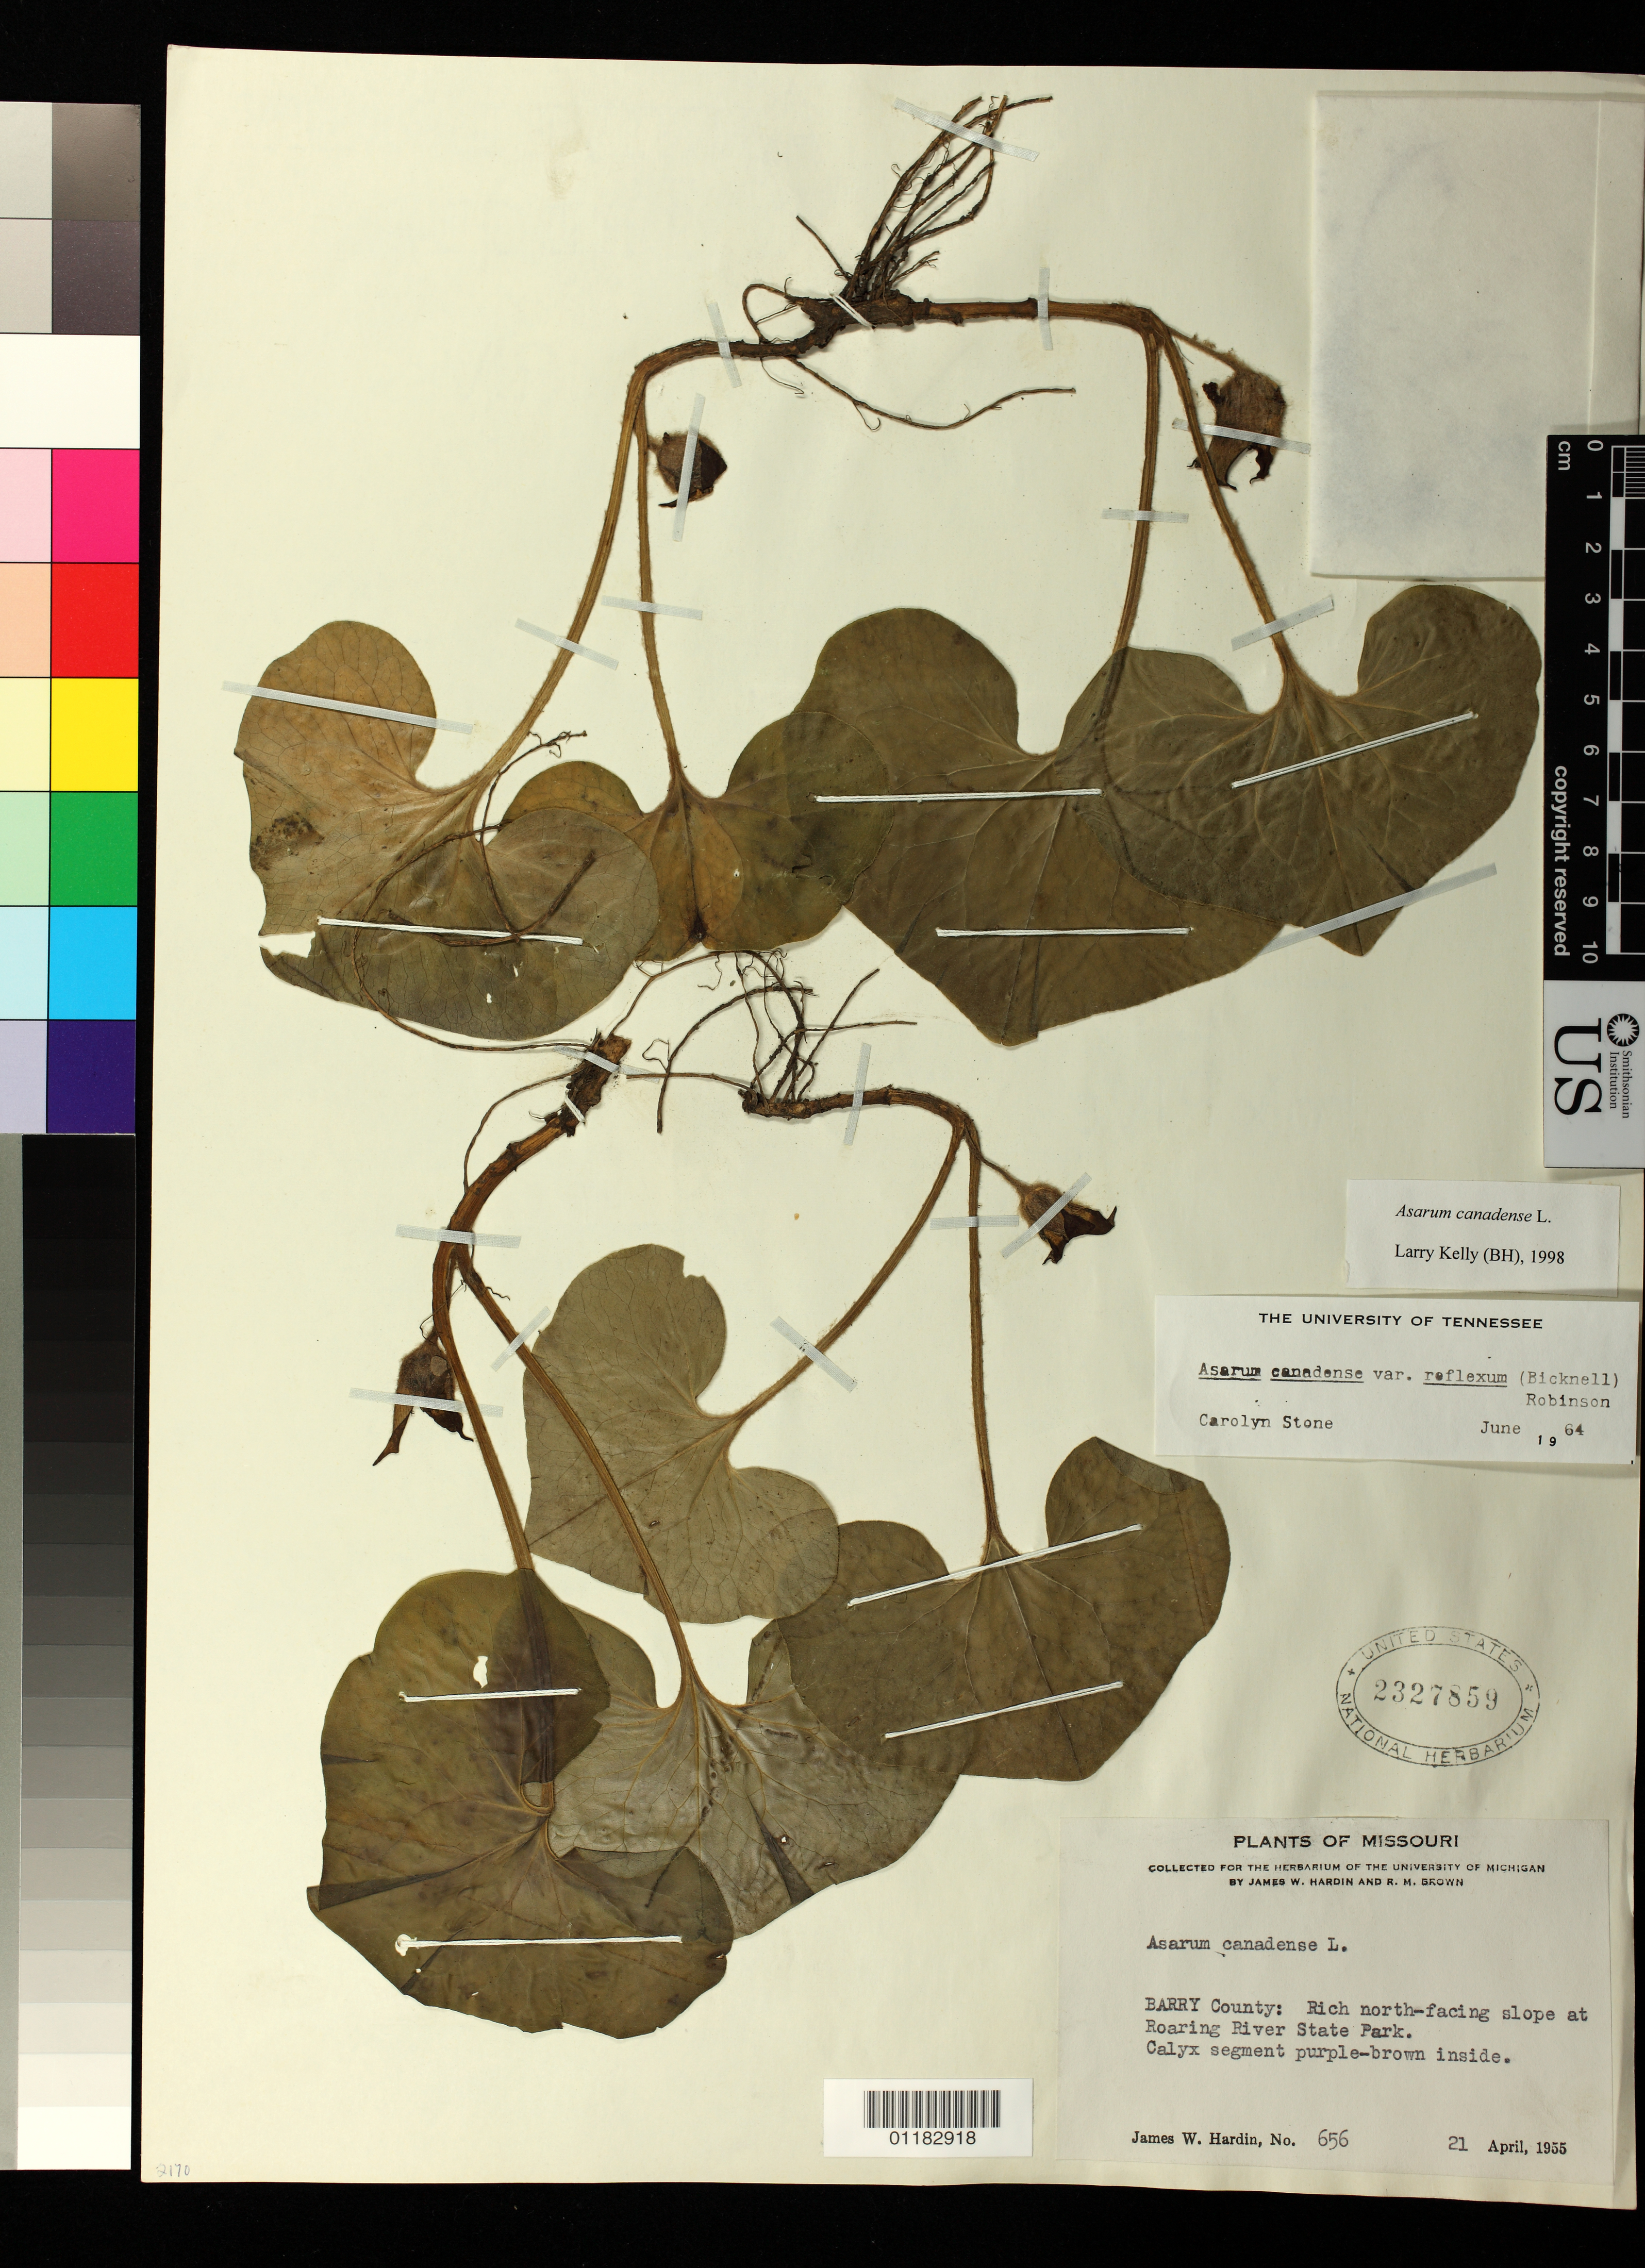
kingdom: Plantae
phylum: Tracheophyta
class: Magnoliopsida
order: Piperales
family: Aristolochiaceae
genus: Asarum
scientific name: Asarum canadense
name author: L.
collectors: J. W. Hardin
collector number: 656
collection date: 1955-04-21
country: United States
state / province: Missouri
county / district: Barry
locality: Barry County, Roaring River State Park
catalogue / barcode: US 2327859